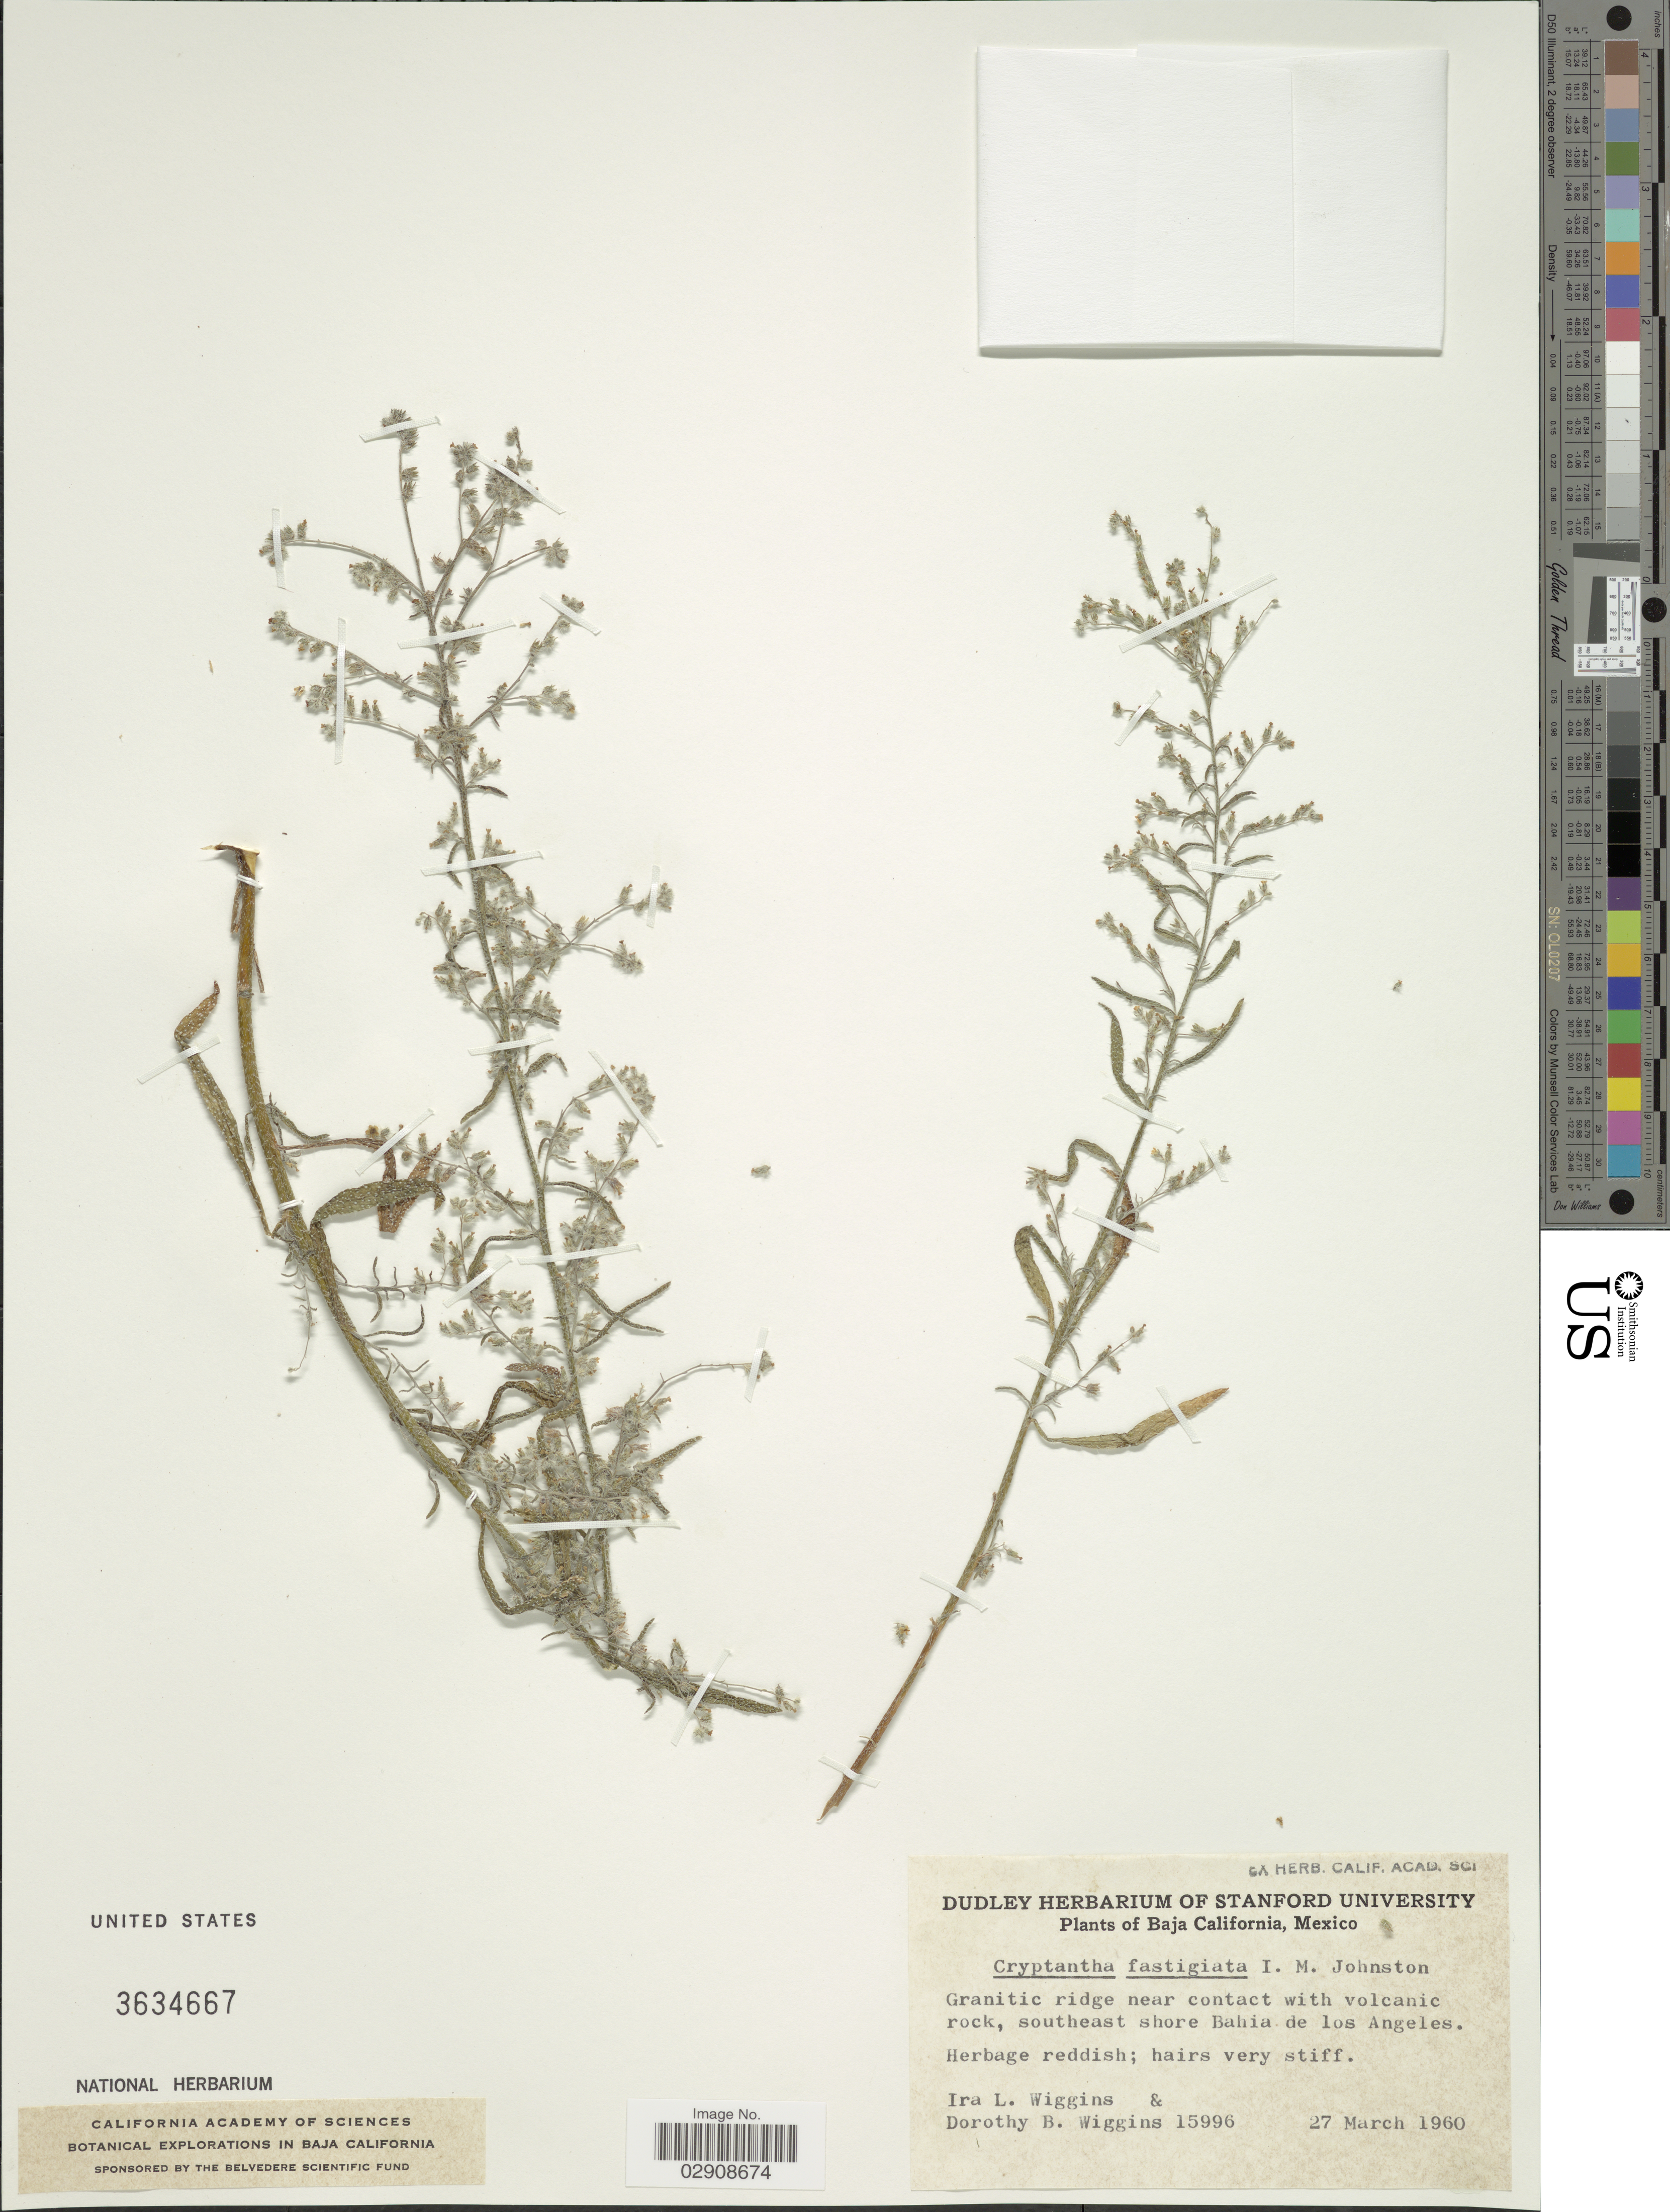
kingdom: Plantae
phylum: Tracheophyta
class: Magnoliopsida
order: Boraginales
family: Boraginaceae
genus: Cryptantha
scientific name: Cryptantha fastigiata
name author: I.M. Johnst.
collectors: I. L. Wiggins & D. B. Wiggins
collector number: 15996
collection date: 1960-03-27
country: Mexico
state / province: Baja California Norte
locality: Granitic ridge near contact with volcanic rock, southeast shore Bahia de los Angeles.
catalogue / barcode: US 3634667